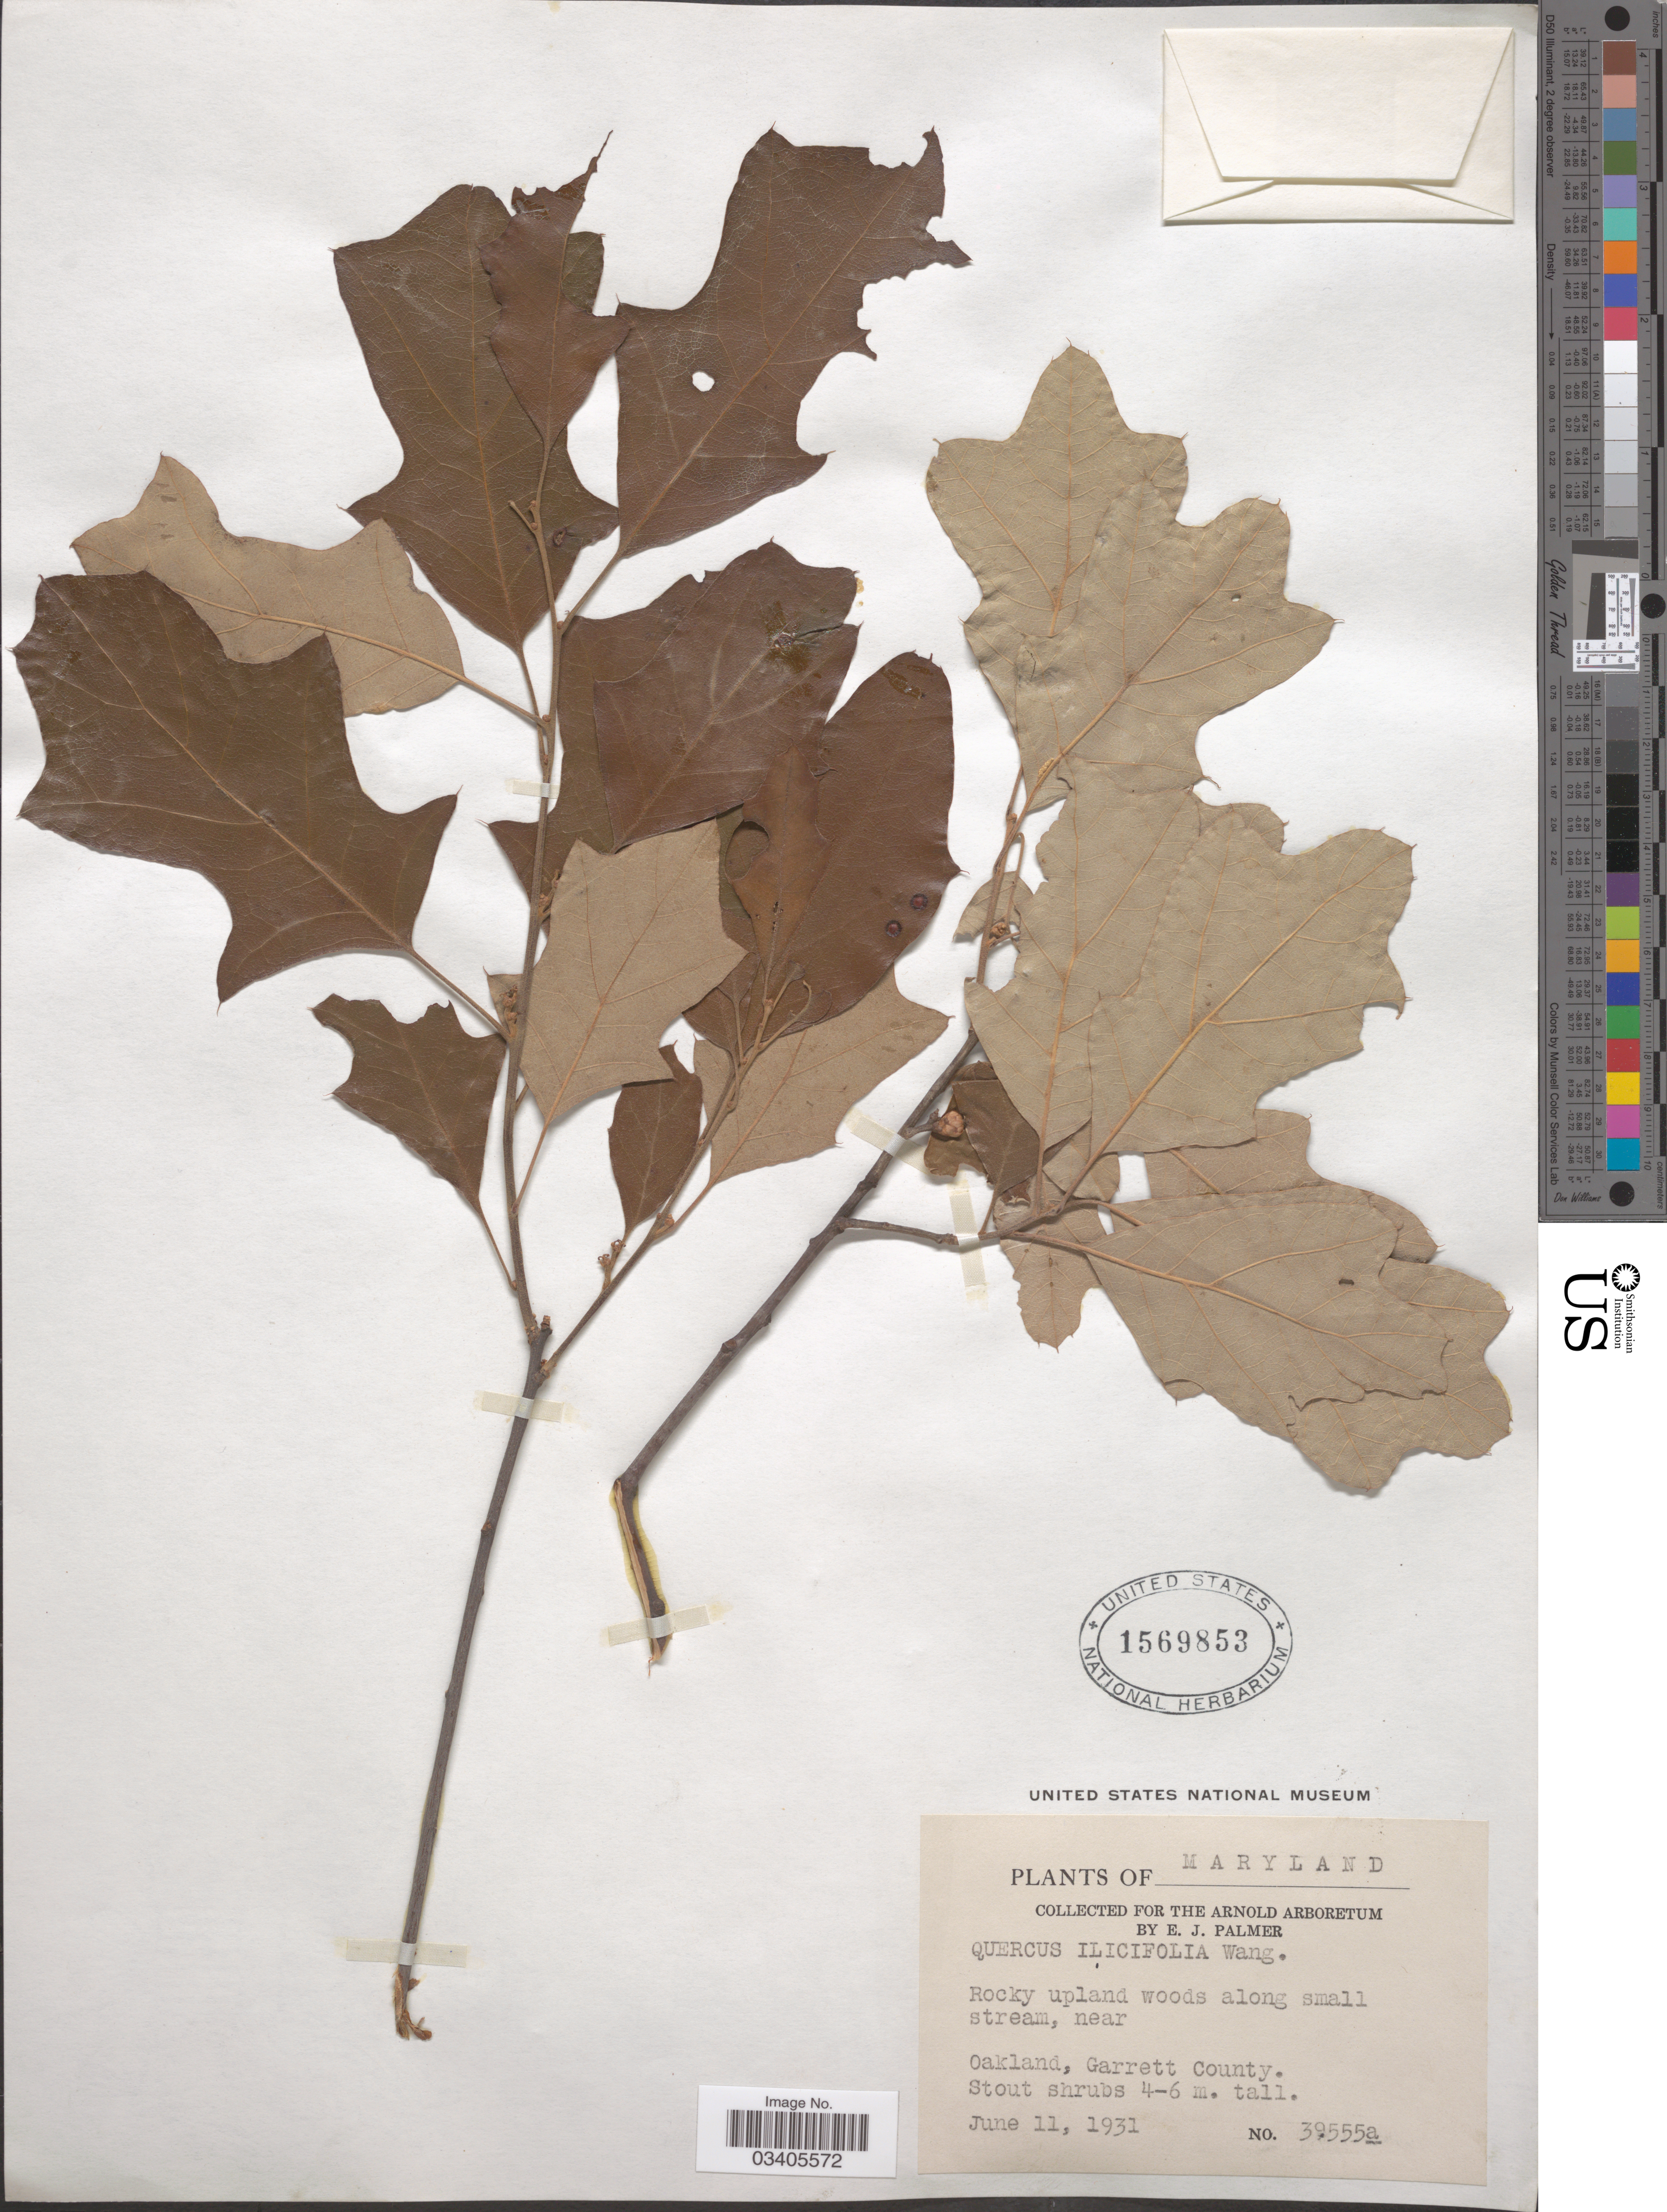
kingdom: Plantae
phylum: Tracheophyta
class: Magnoliopsida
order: Fagales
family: Fagaceae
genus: Quercus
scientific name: Quercus ilicifolia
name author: Wangenh.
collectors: E. J. Palmer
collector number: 39555a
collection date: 1931-06-11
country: United States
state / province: Maryland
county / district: Garrett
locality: Near Oakland, Garrett County.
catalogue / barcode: US 1569853